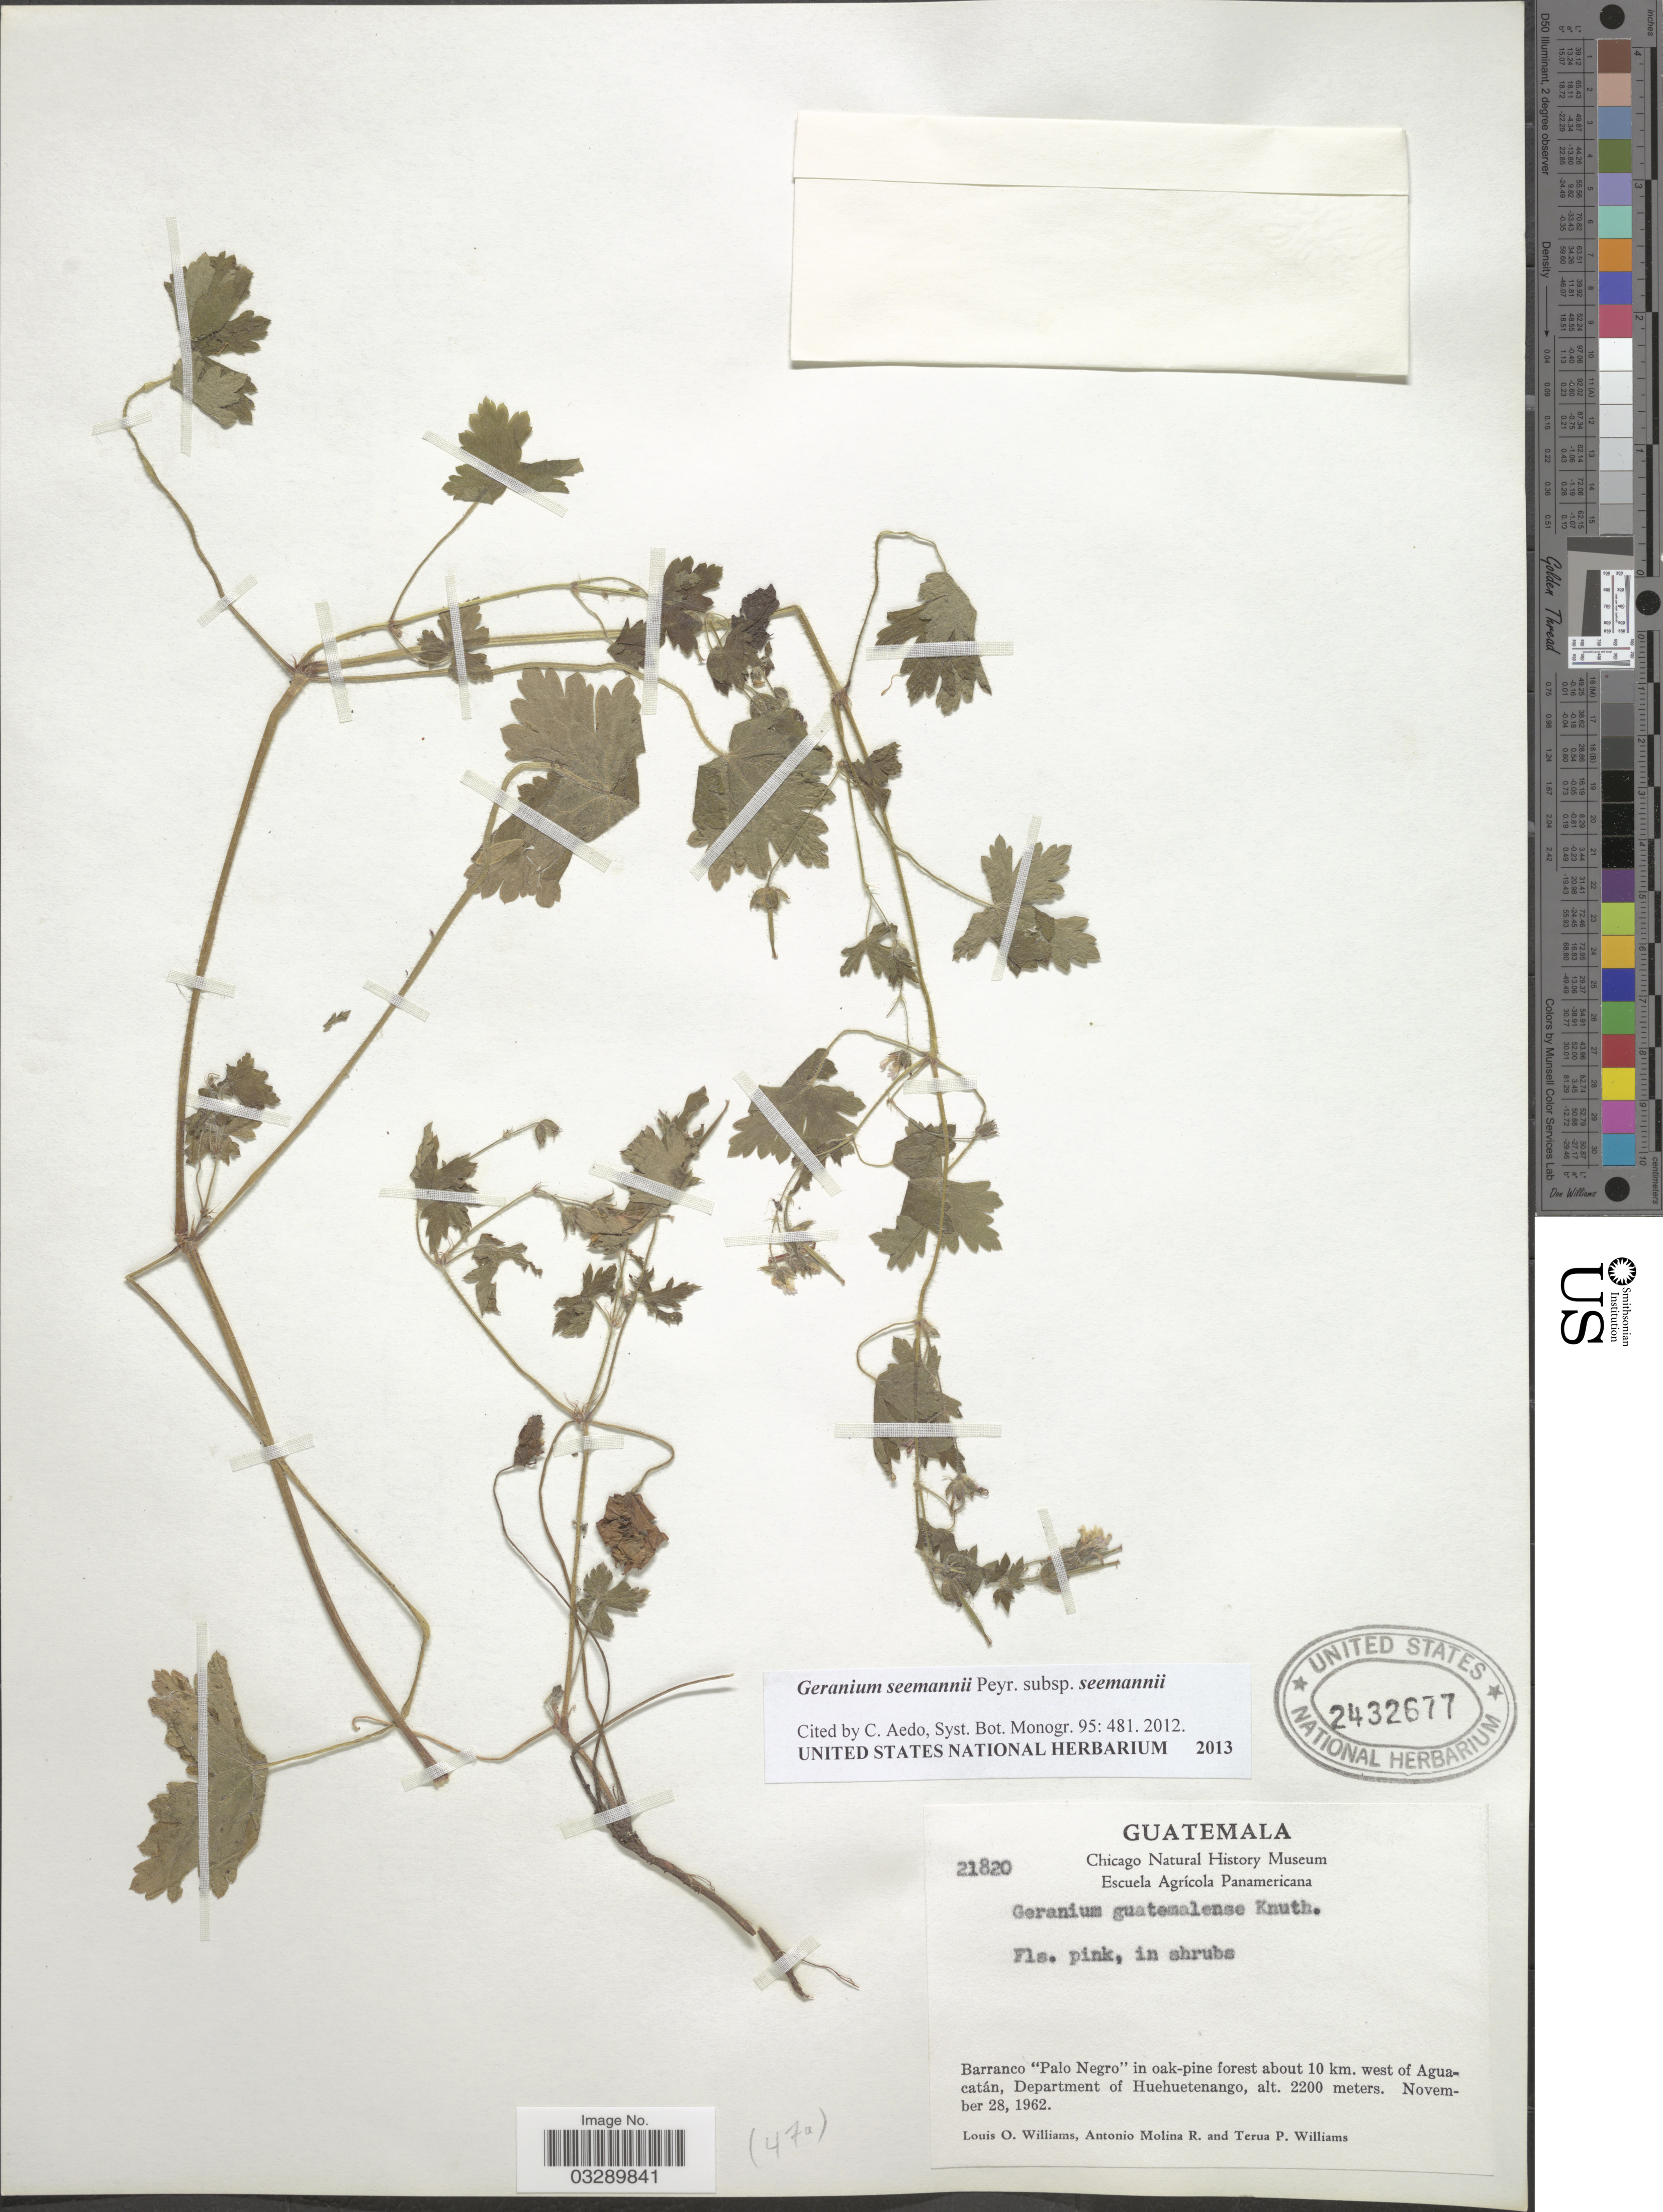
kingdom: Plantae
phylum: Tracheophyta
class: Magnoliopsida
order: Geraniales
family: Geraniaceae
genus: Geranium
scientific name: Geranium seemannii subsp. seemannii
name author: Peyr.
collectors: L. O. Williams, A. Molina R. & T. Williams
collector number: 21820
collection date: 1962-11-28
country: Guatemala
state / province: Huehuetenango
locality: Barranco "Palo Negro" in oak-pine forest about 10 km. west of Aguacatán, Department of Huehuetenago.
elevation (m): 2200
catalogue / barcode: US 2432677